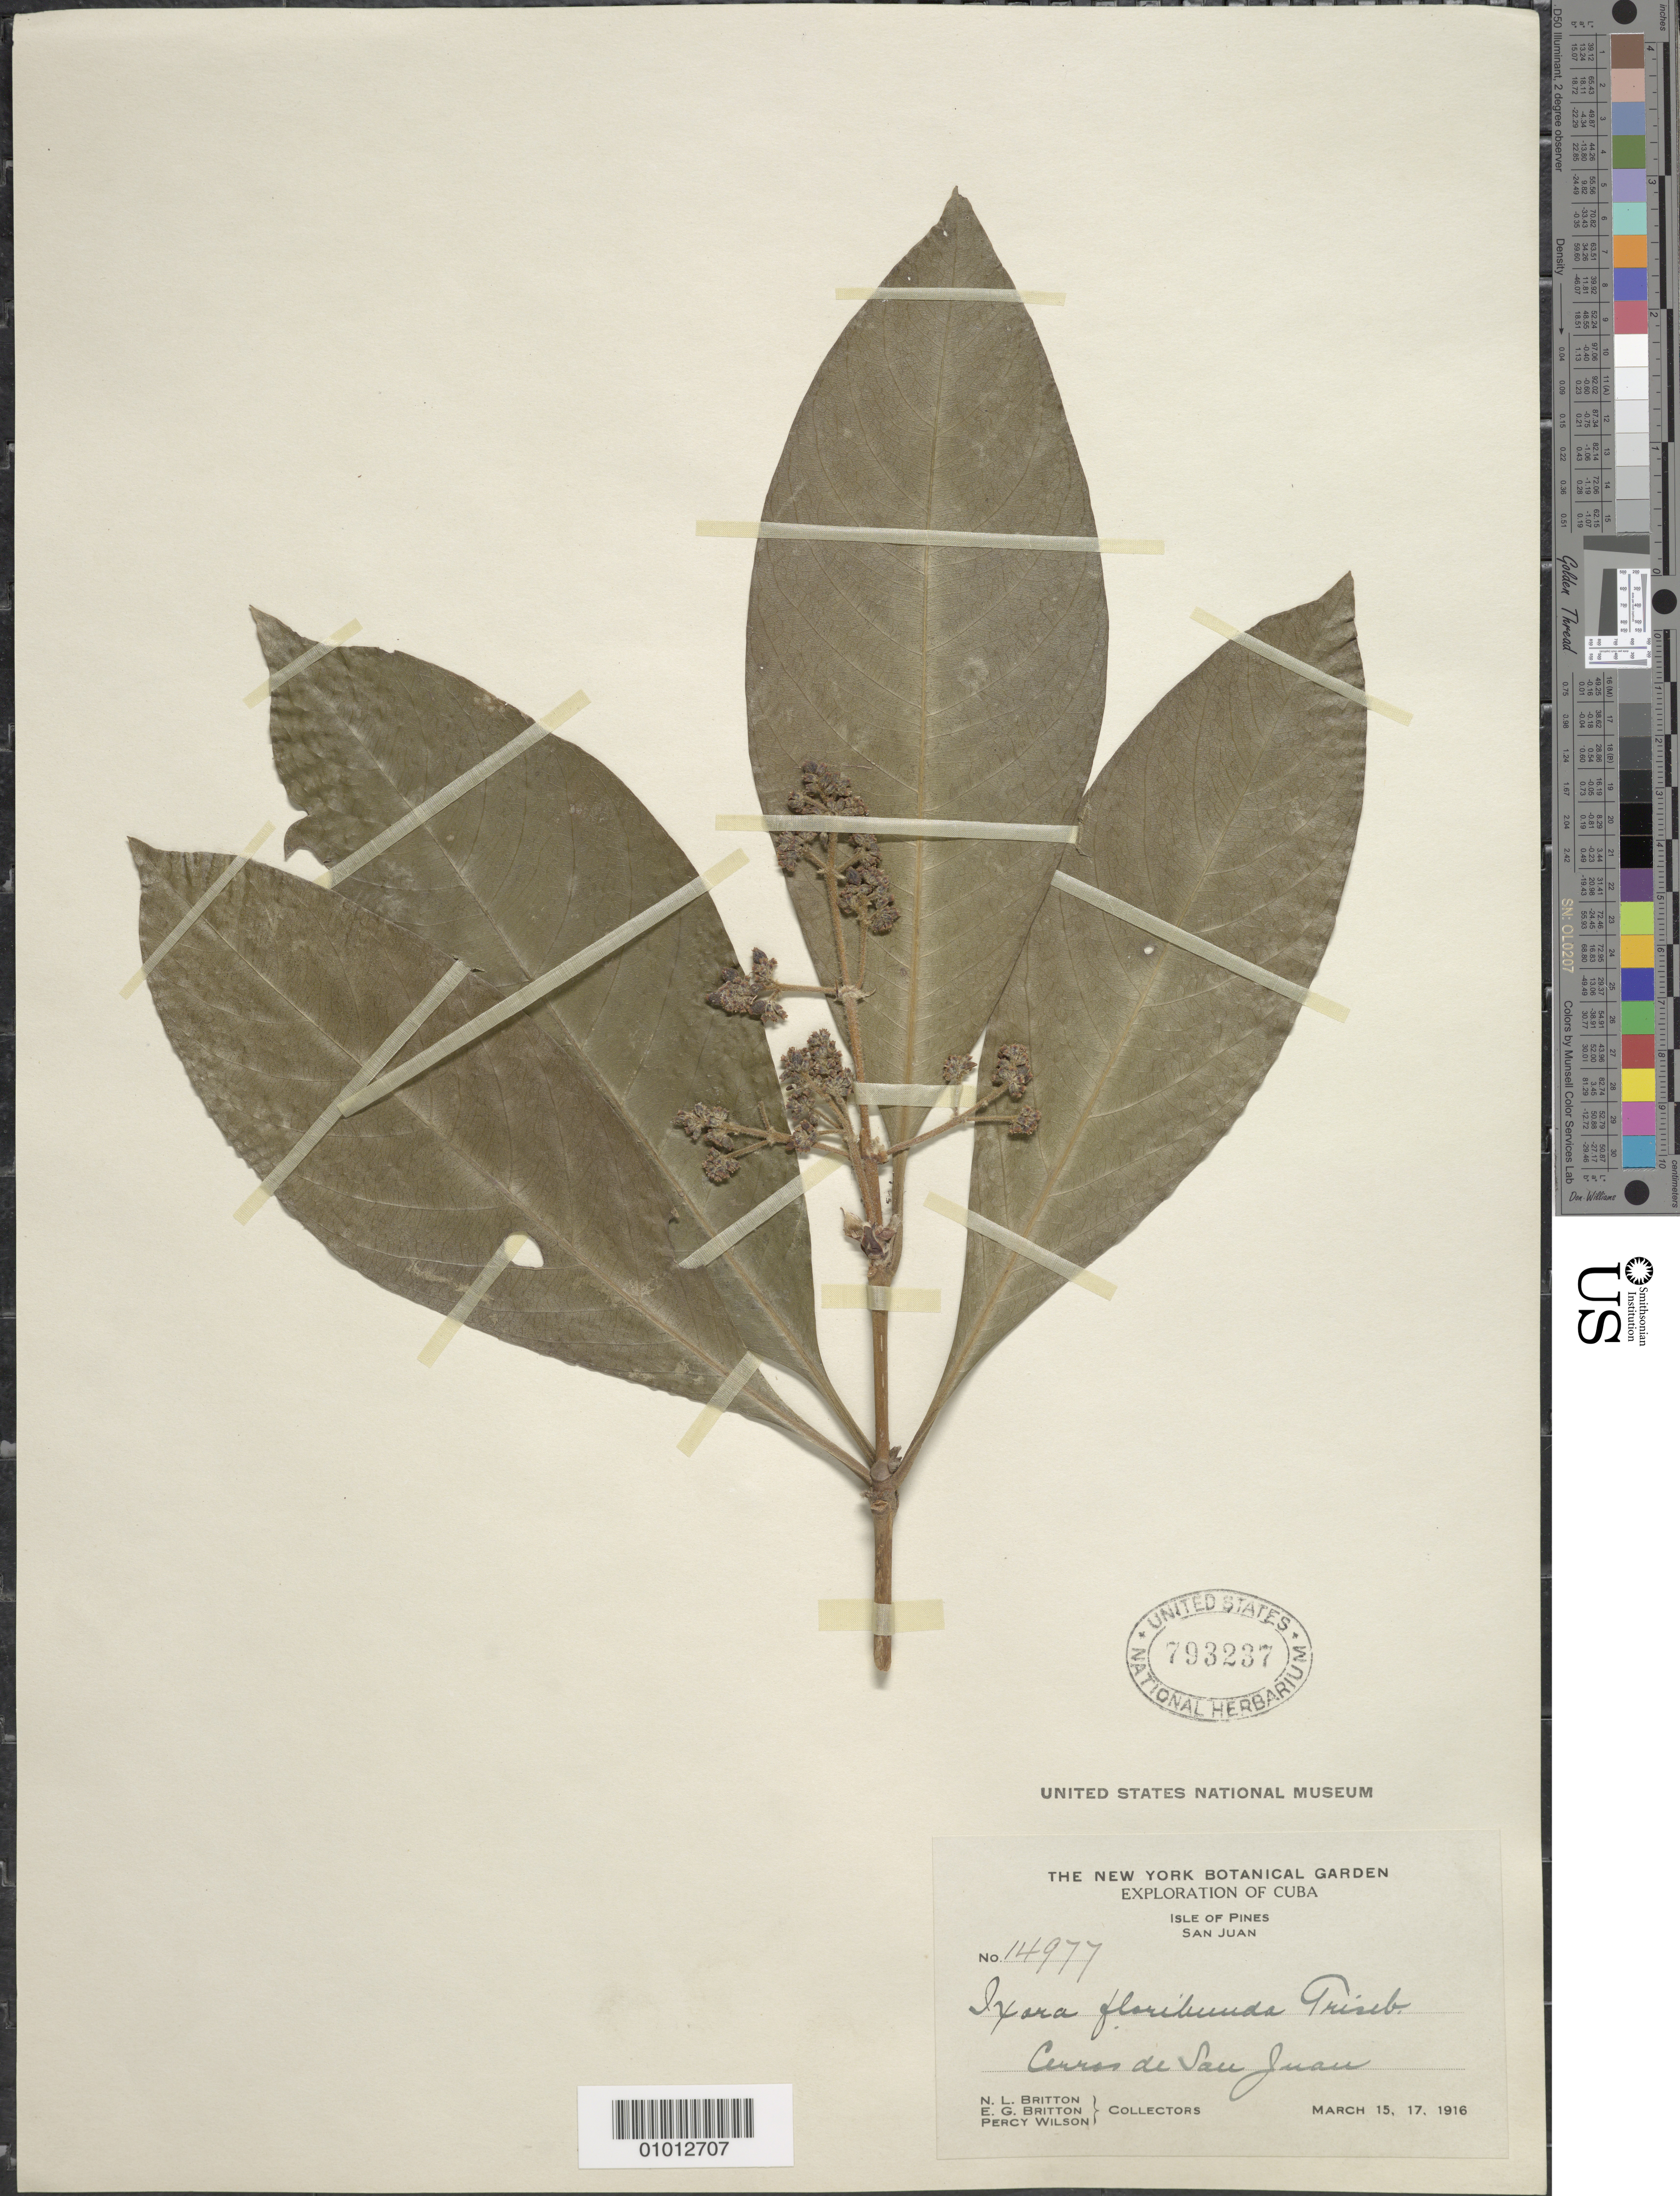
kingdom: Plantae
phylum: Tracheophyta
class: Magnoliopsida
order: Gentianales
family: Rubiaceae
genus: Ixora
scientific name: Ixora floribunda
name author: (A. Rich.) Griseb.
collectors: N. Britton, E. G. Britton & P. Wilson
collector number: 14977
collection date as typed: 15 Mar 1916 and 17 Mar 1916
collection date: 1916-03-15,1916-03-17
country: Cuba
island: Isla de la Juventud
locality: San Juan, Cerros de San Juan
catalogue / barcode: US 793237